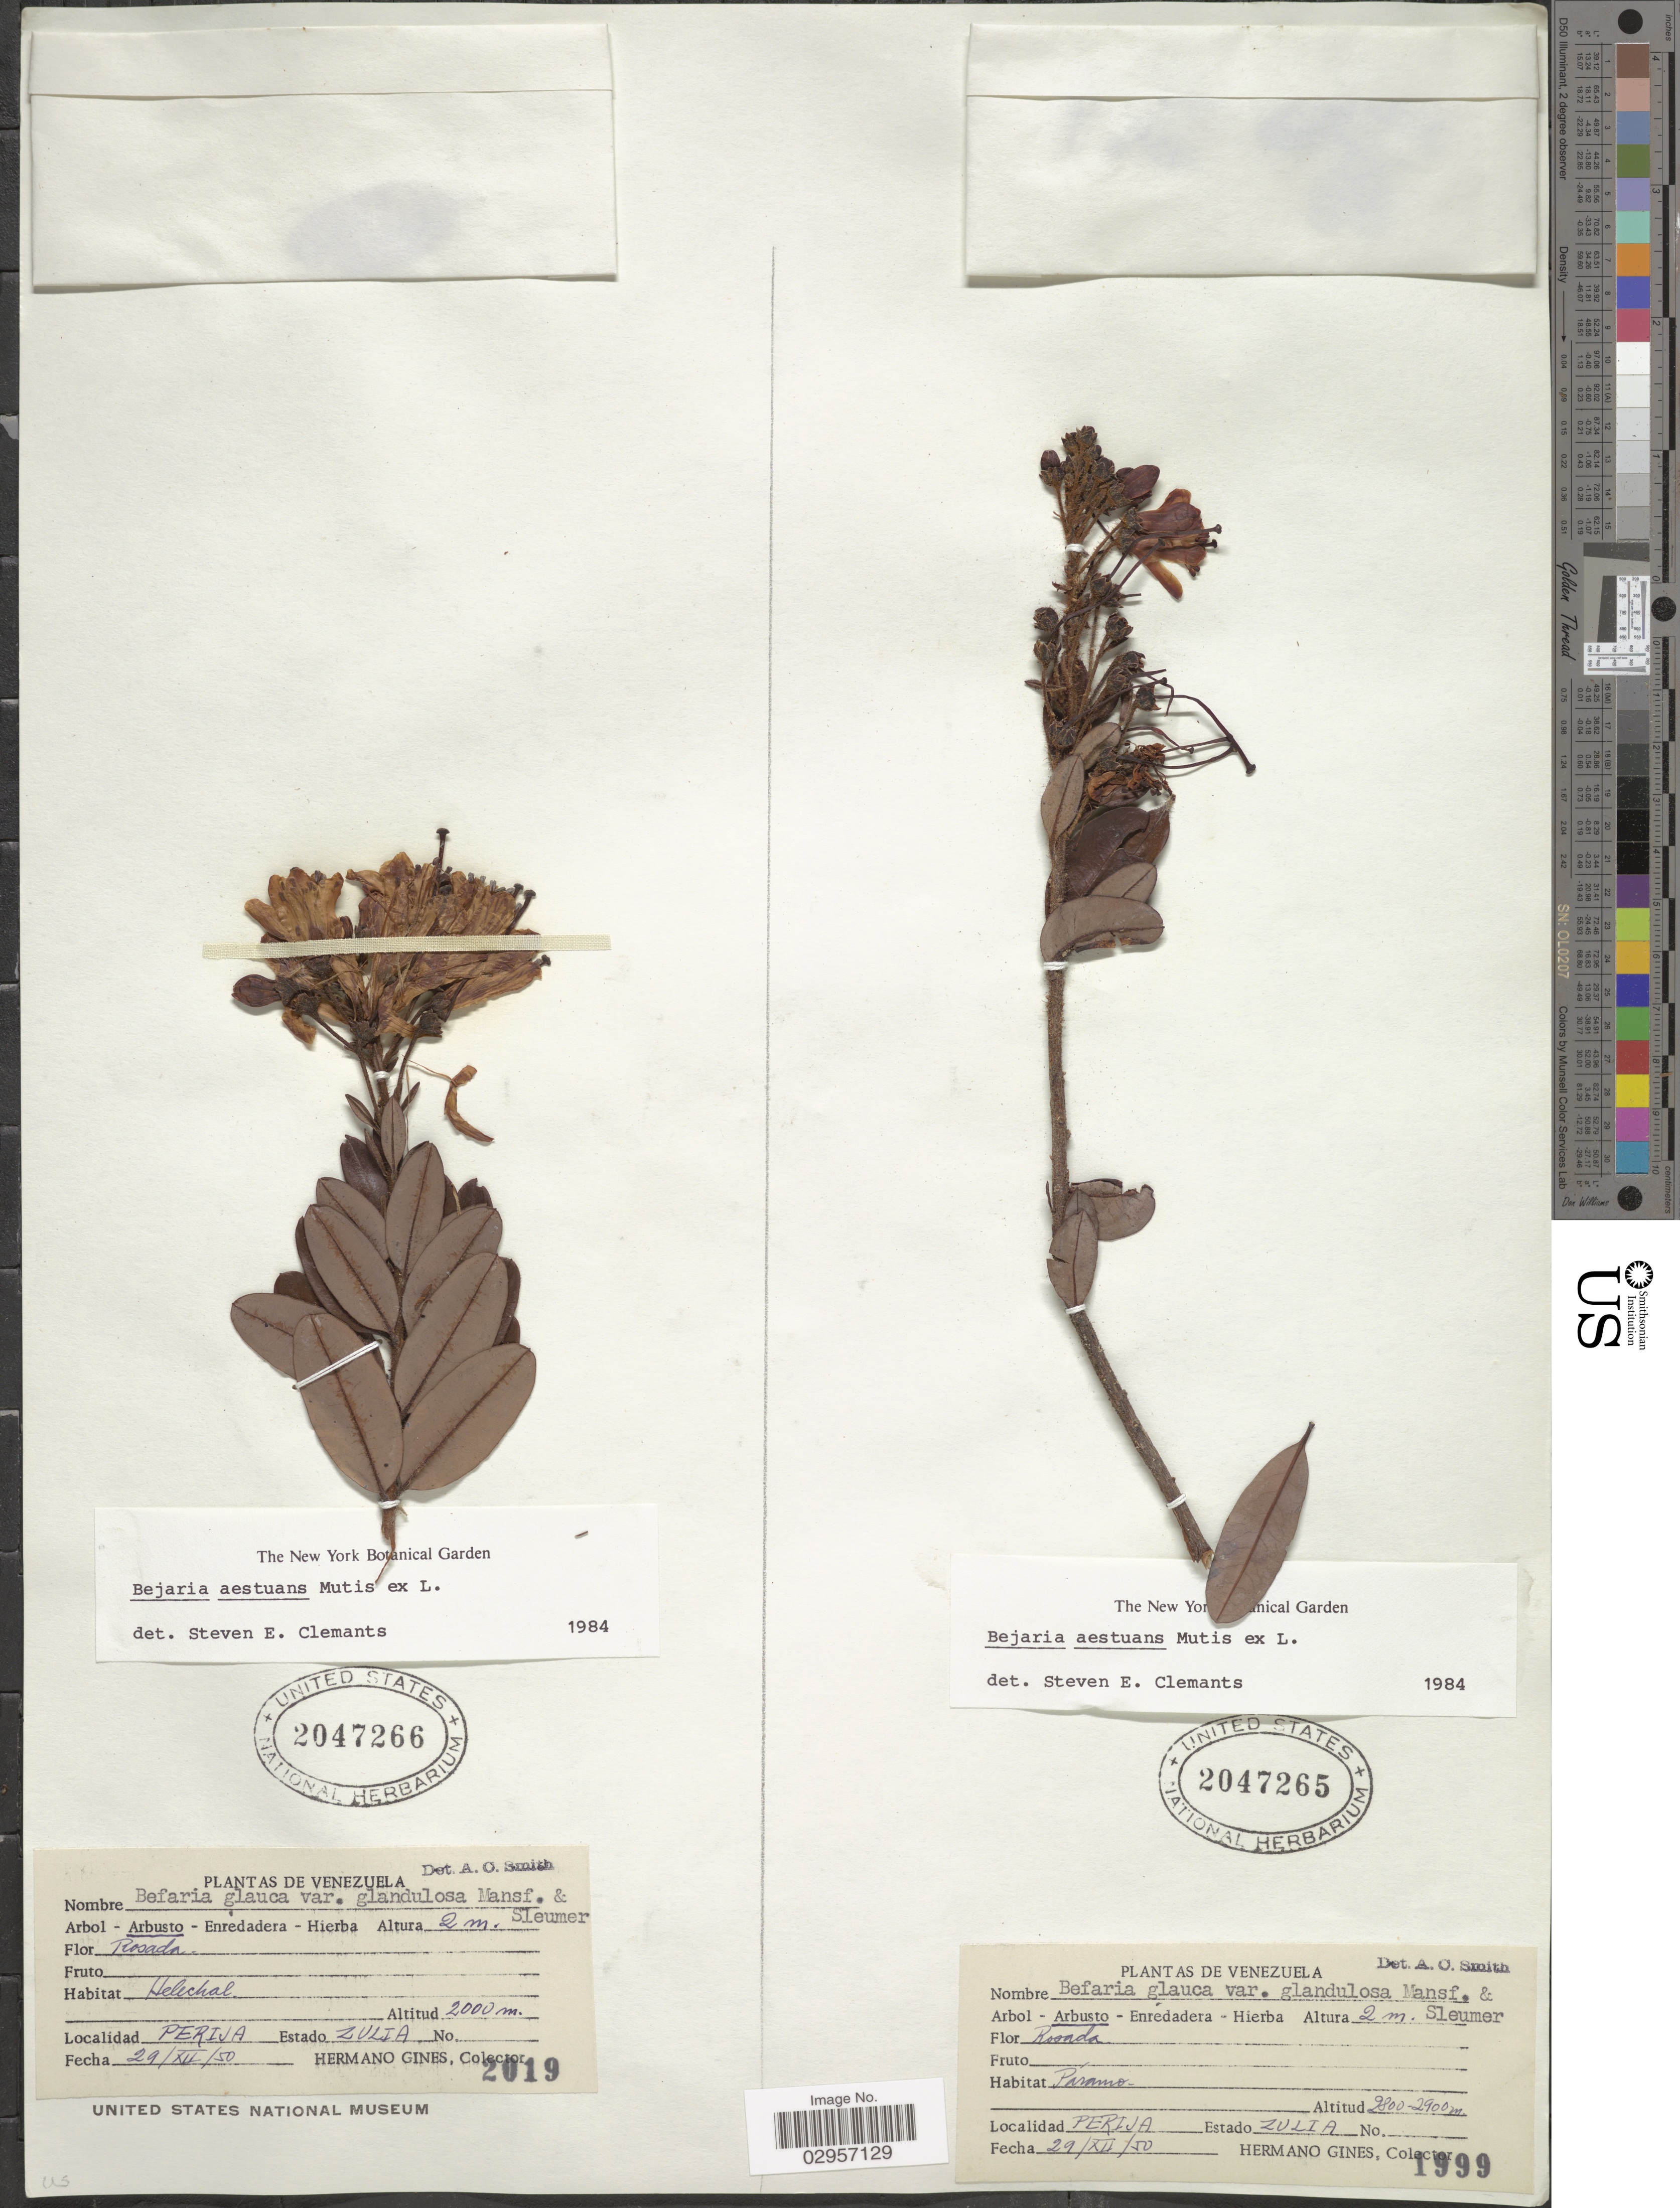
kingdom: Plantae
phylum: Tracheophyta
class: Magnoliopsida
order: Ericales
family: Ericaceae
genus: Befaria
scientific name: Befaria aestuans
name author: Mutis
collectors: Bro. Gines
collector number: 2019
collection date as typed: Transcribed d/m/y: 29/12/50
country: Venezuela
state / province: Zulia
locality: Helechal. Perija. Estado Zulia.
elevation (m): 2000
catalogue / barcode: US 2047266-2